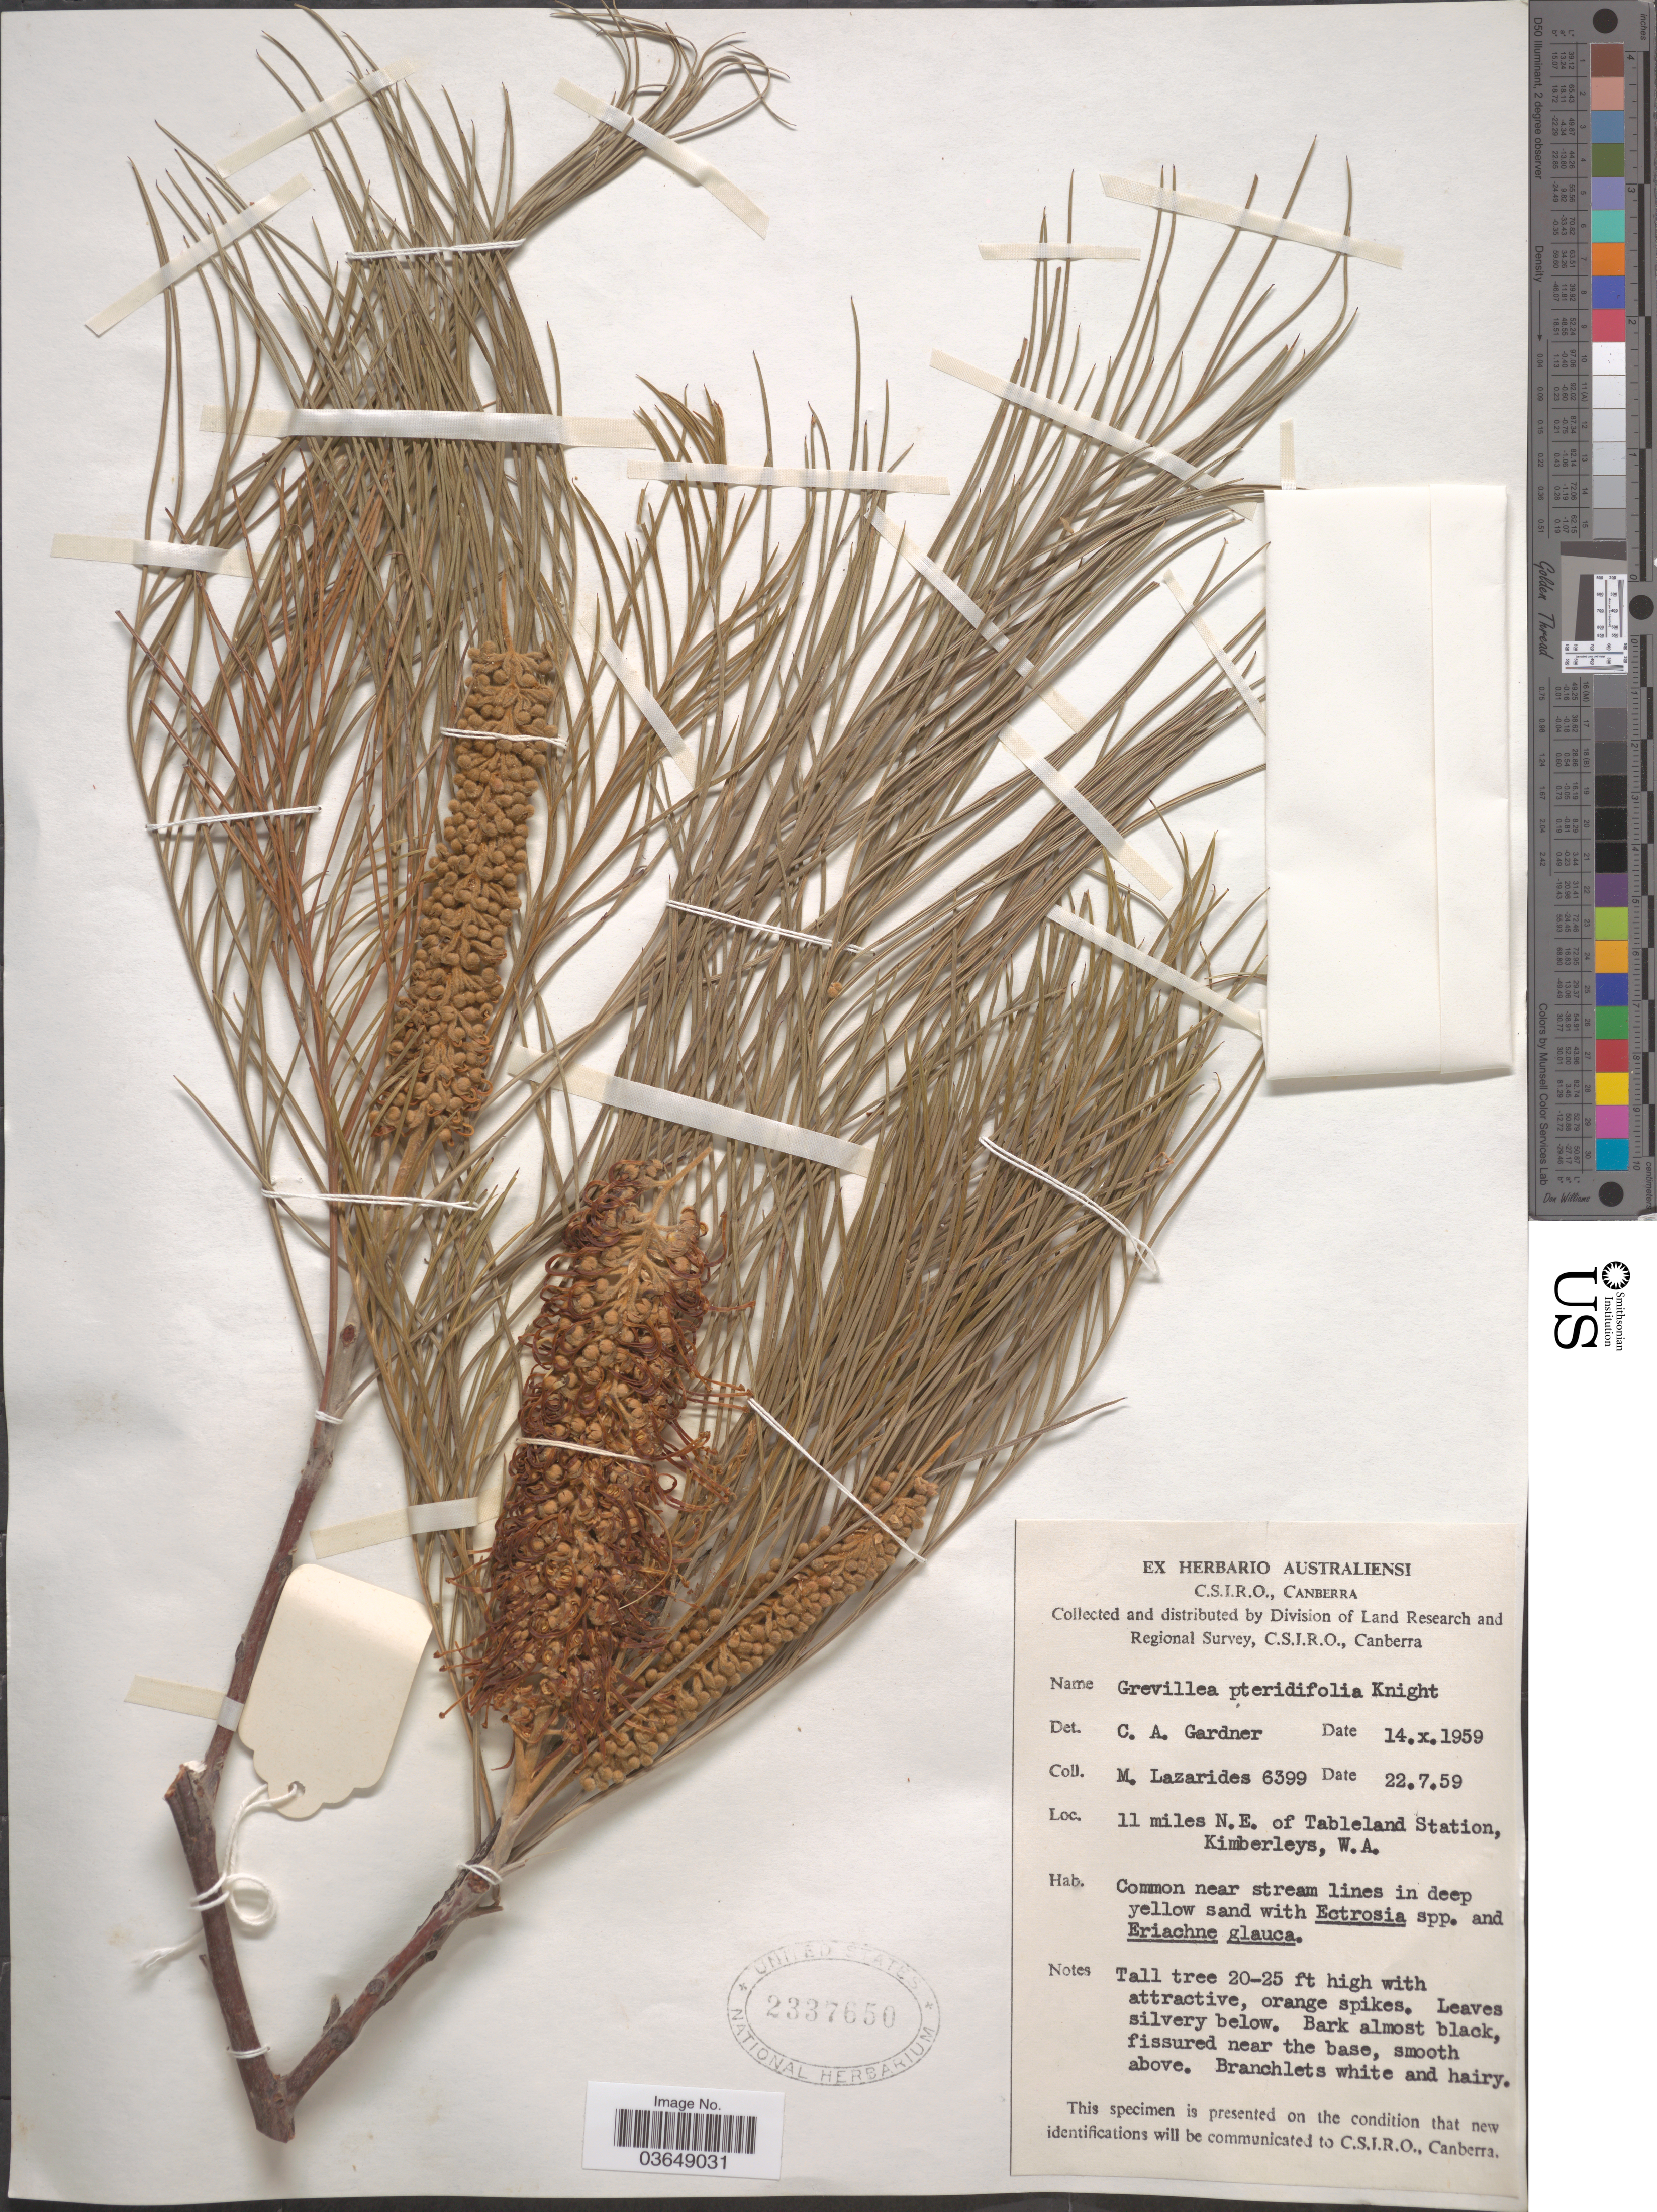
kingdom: Plantae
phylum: Tracheophyta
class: Magnoliopsida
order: Proteales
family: Proteaceae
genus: Grevillea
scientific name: Grevillea pteridifolia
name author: Knight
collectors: M. Lazarides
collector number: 6399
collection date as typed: Transcribed d/m/y: 22/7/59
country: Australia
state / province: Western Australia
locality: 11 miles N.E. of Tableland Station, Kimberleys.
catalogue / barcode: US 2337650